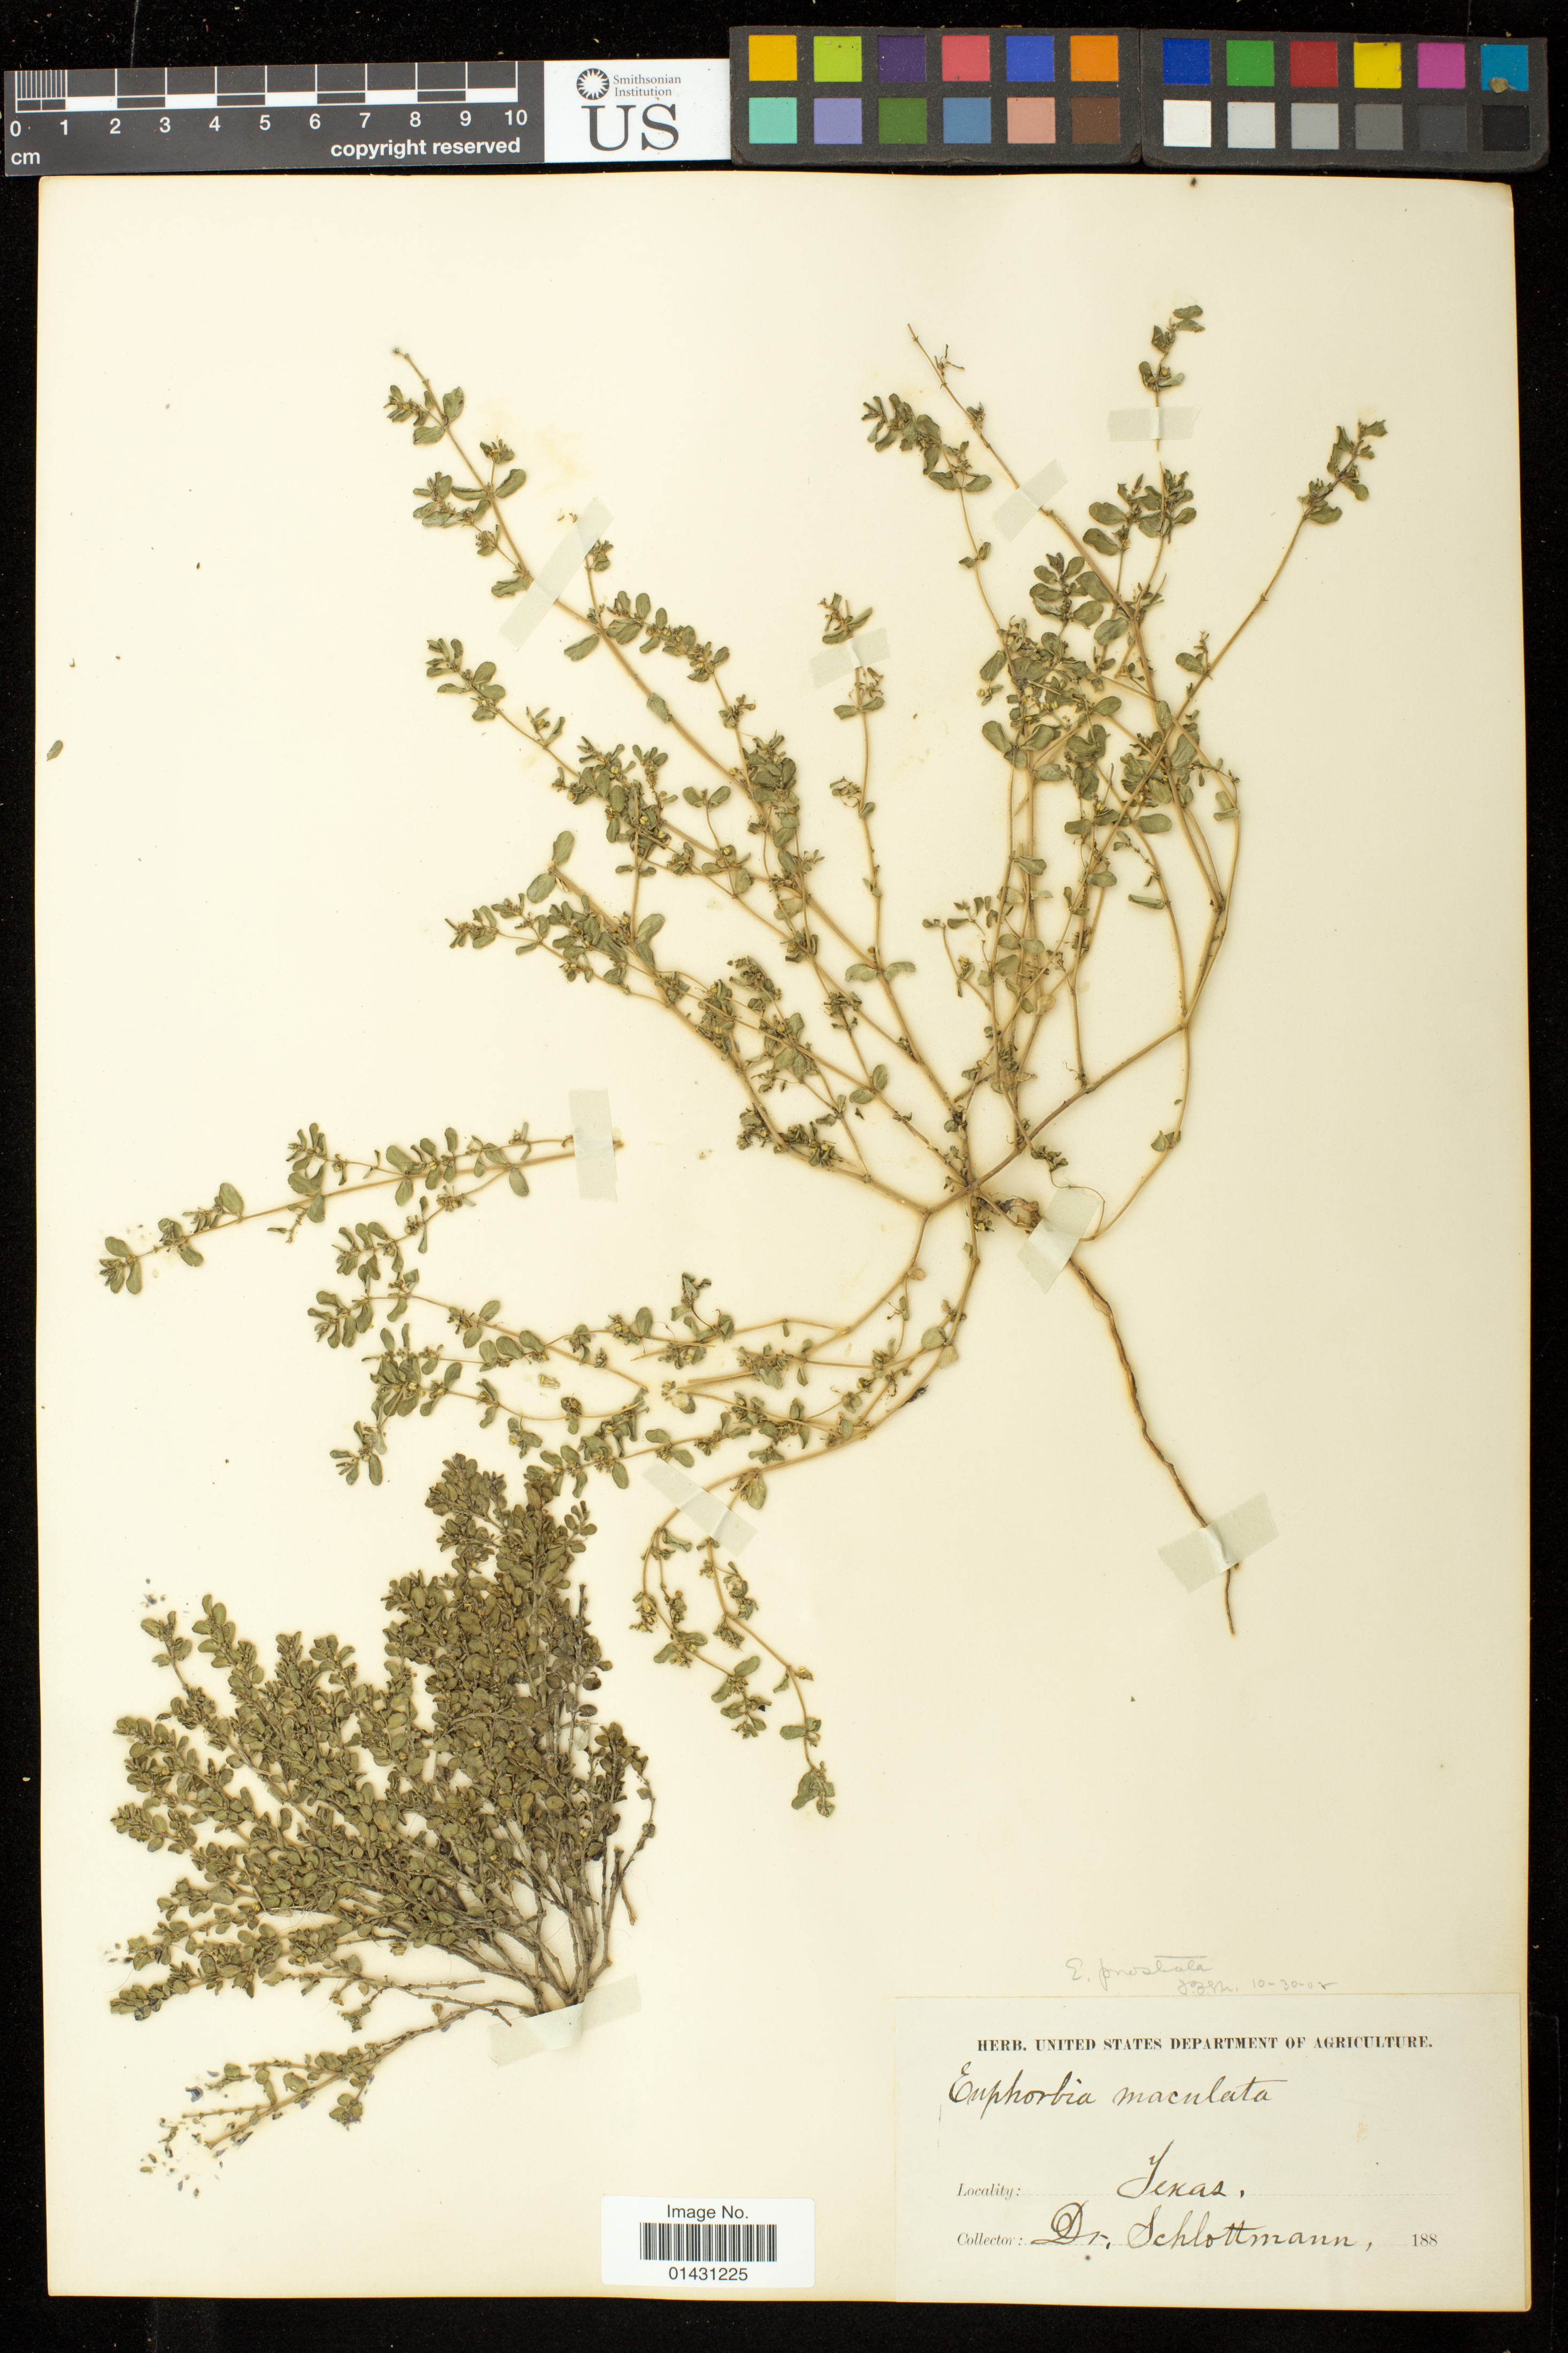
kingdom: Plantae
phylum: Tracheophyta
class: Magnoliopsida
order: Malpighiales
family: Euphorbiaceae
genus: Euphorbia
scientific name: Euphorbia prostrata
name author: Aiton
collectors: -. Schlottmann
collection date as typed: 188-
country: United States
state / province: Texas